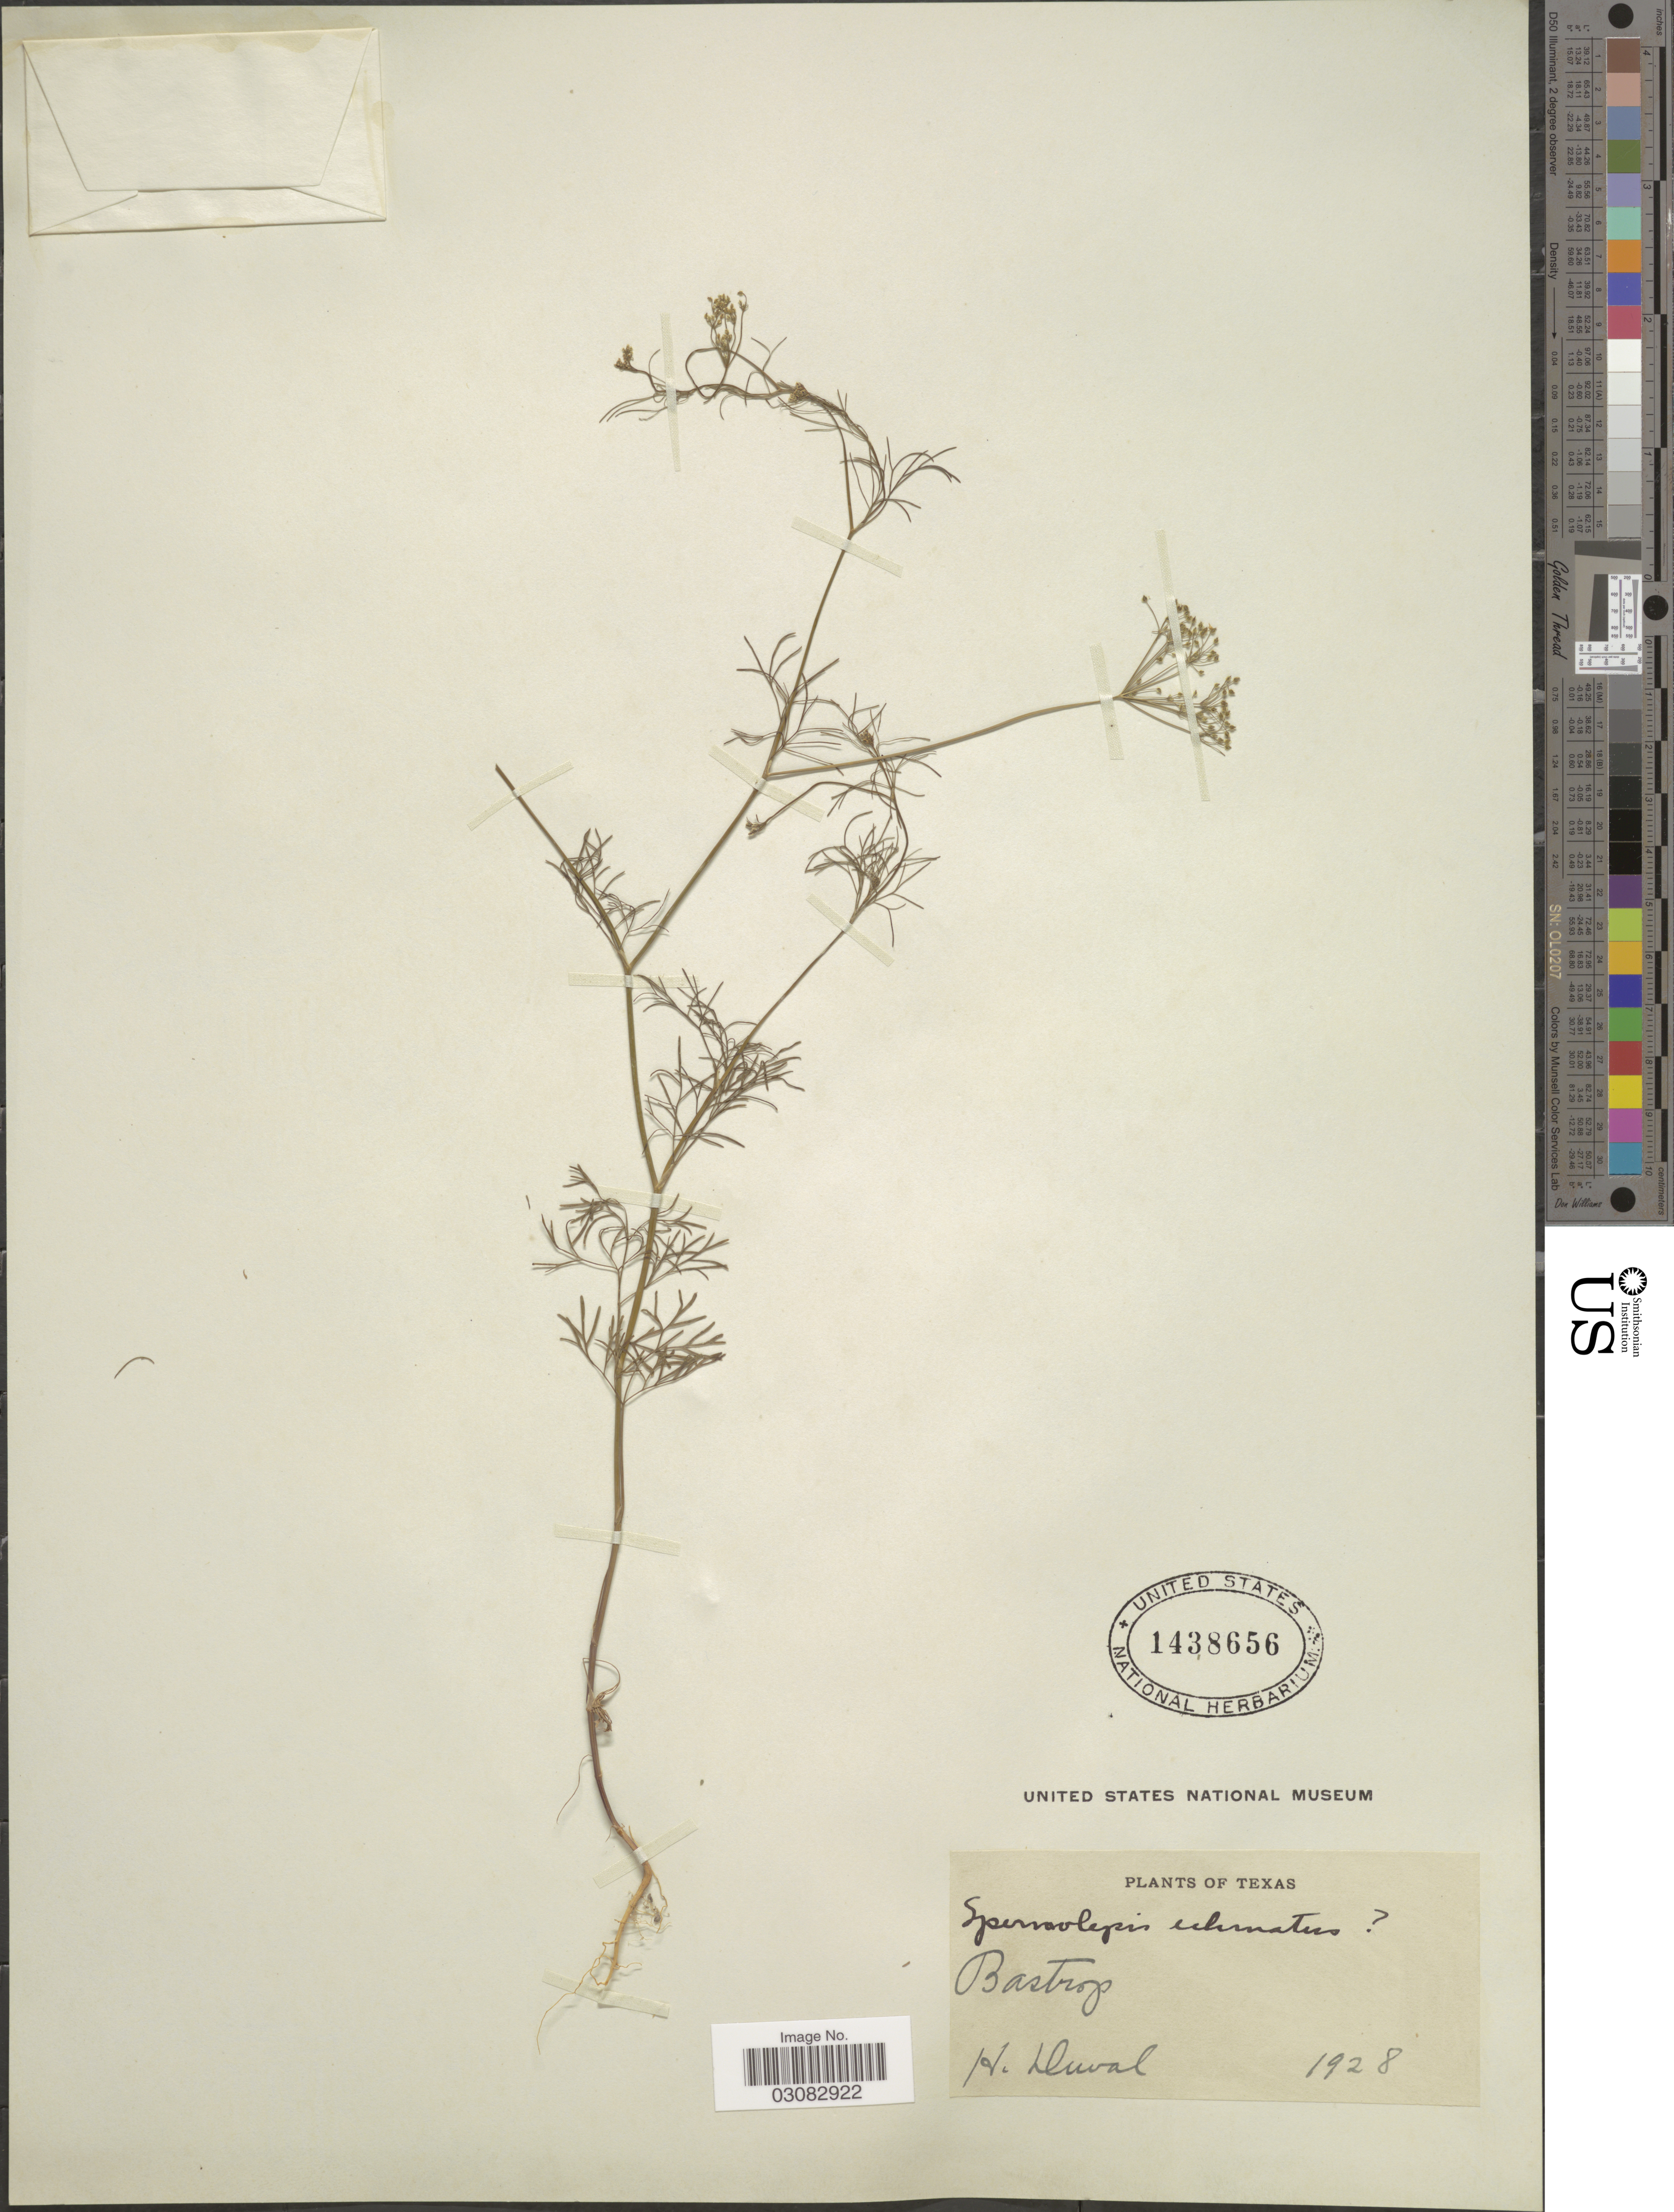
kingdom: Plantae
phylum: Tracheophyta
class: Magnoliopsida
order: Apiales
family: Apiaceae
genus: Spermolepis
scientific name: Spermolepis echinata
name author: (Nutt. ex DC.) A. Heller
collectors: H. Duval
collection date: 1928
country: United States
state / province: Texas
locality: Bastrop.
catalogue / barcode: US 1438656